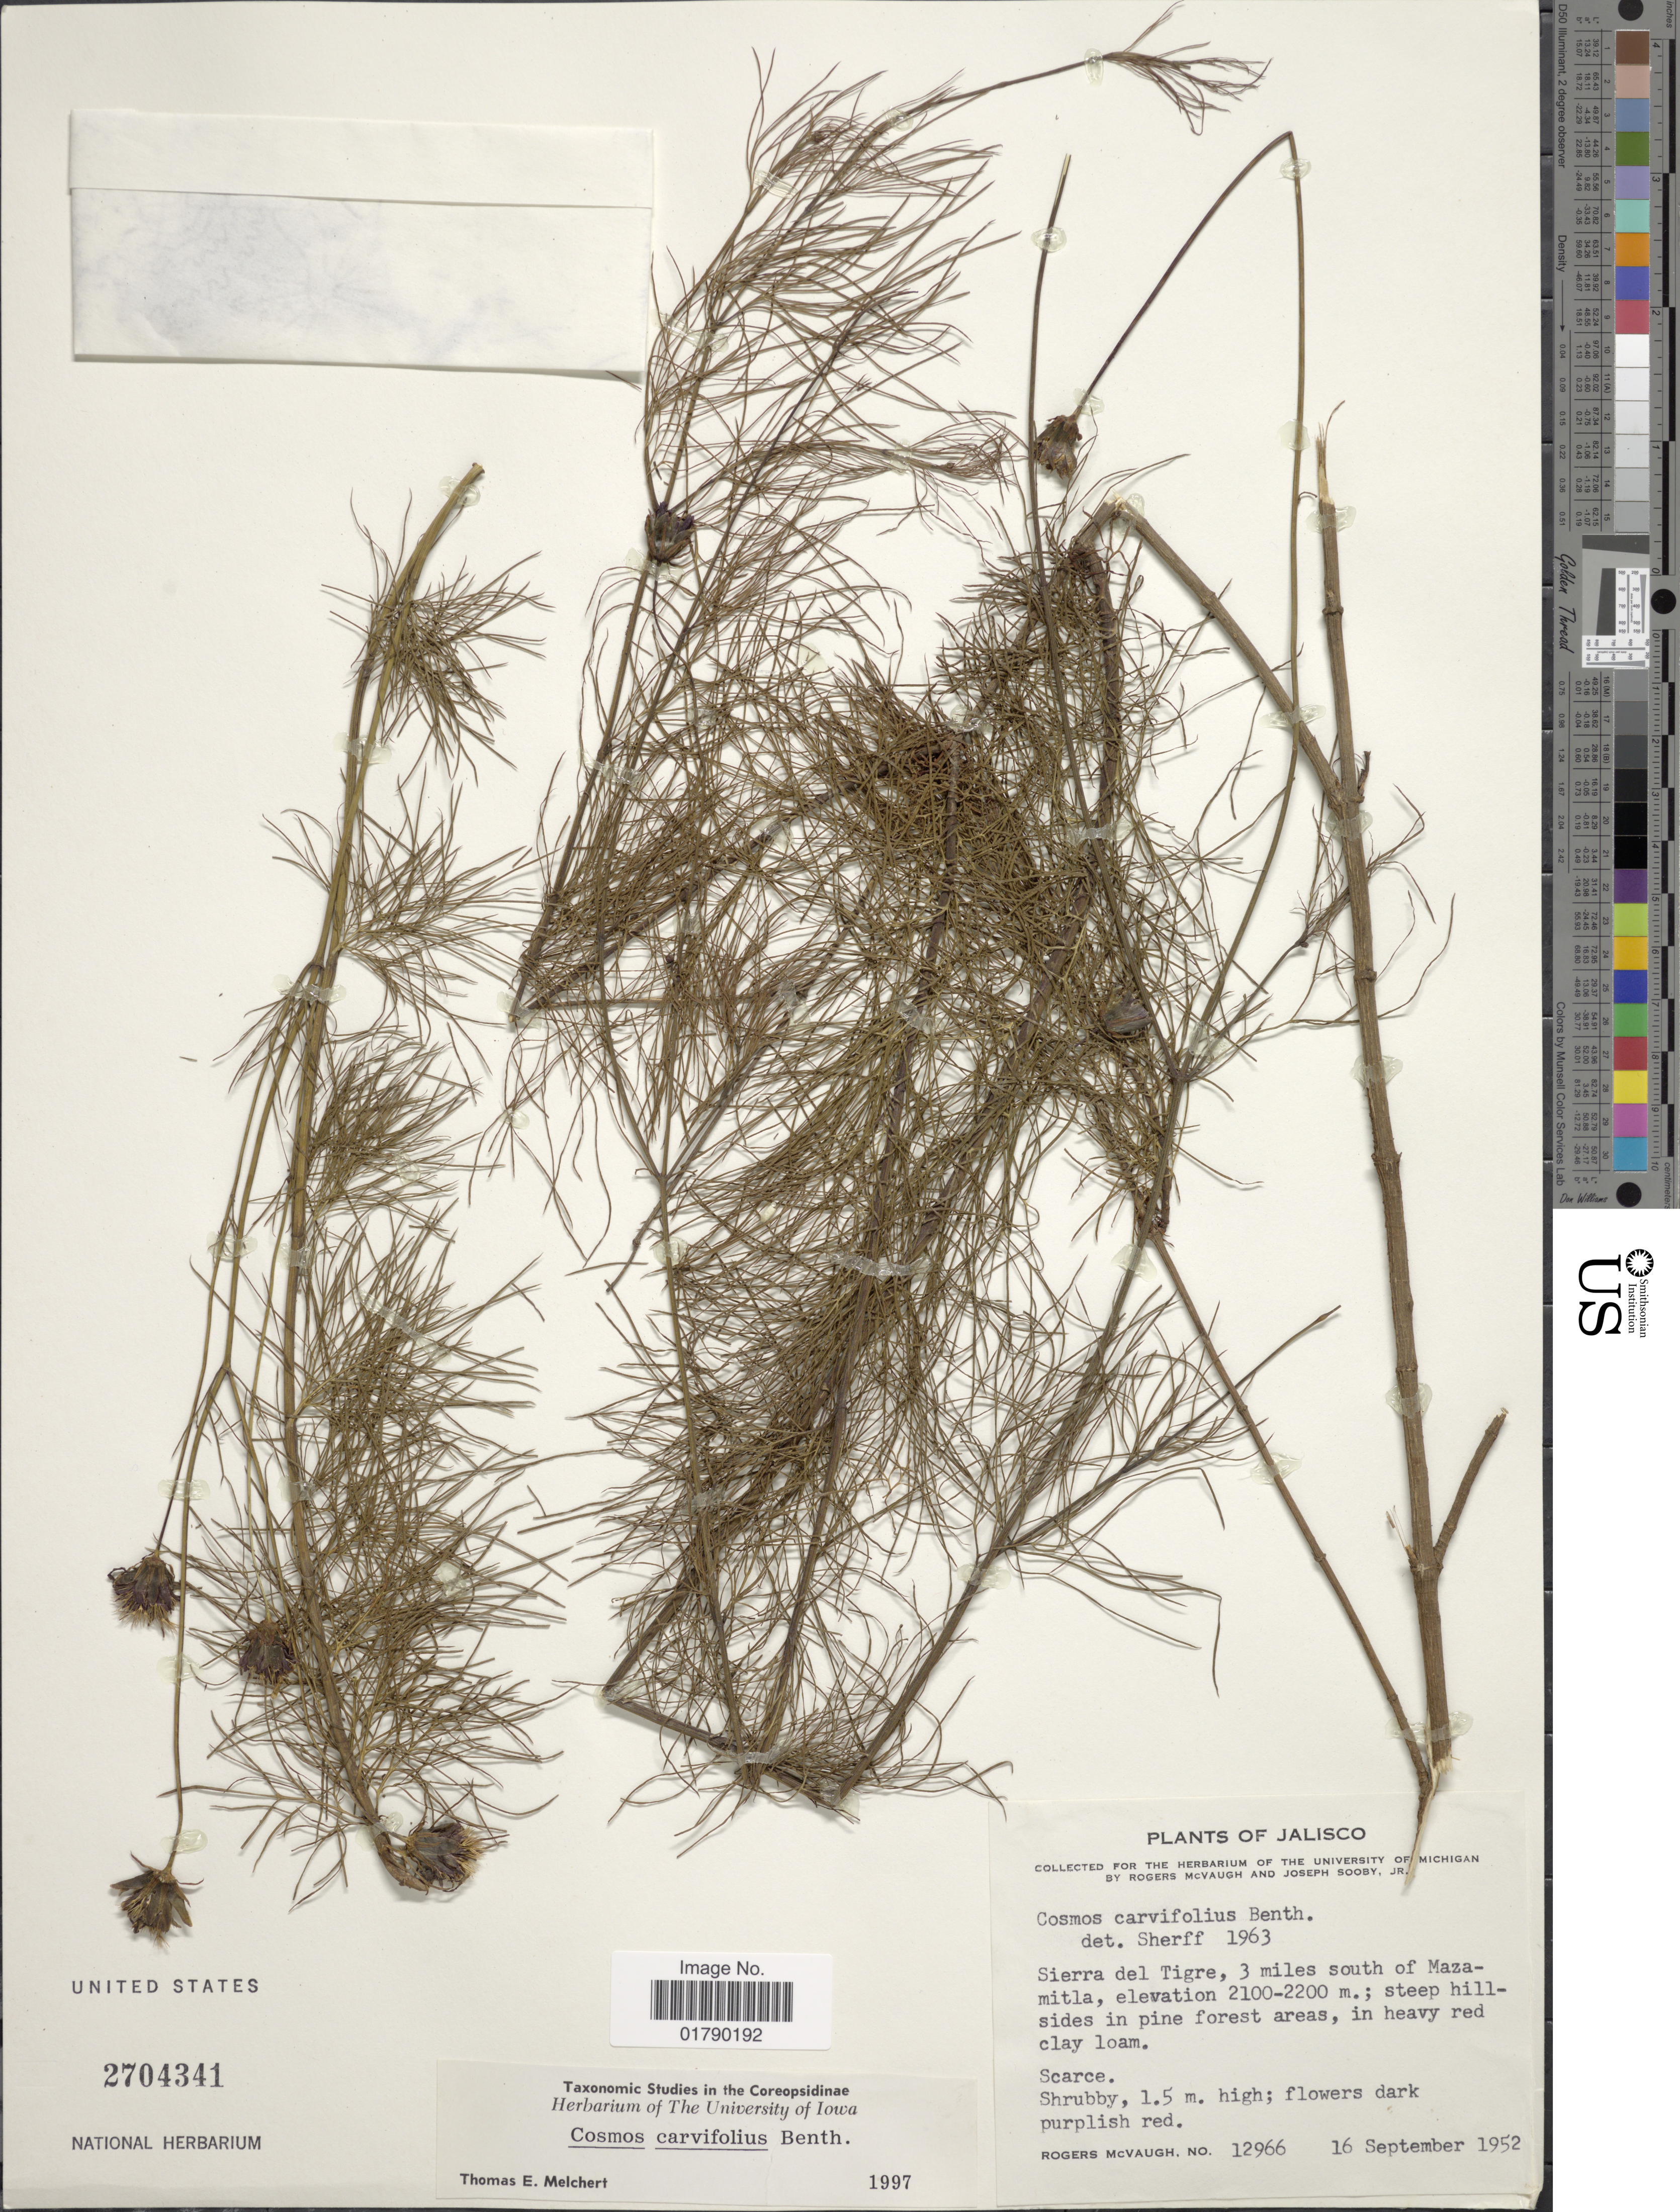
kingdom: Plantae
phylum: Tracheophyta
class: Magnoliopsida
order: Asterales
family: Asteraceae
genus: Cosmos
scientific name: Cosmos carvifolius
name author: Benth.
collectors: R. McVaugh & J. Sooby Jr.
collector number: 12966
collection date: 1952-09-16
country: Mexico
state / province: Jalisco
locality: Sierra del Tigre, 3 miles south of Mazamitla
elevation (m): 2100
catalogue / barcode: US 2704341